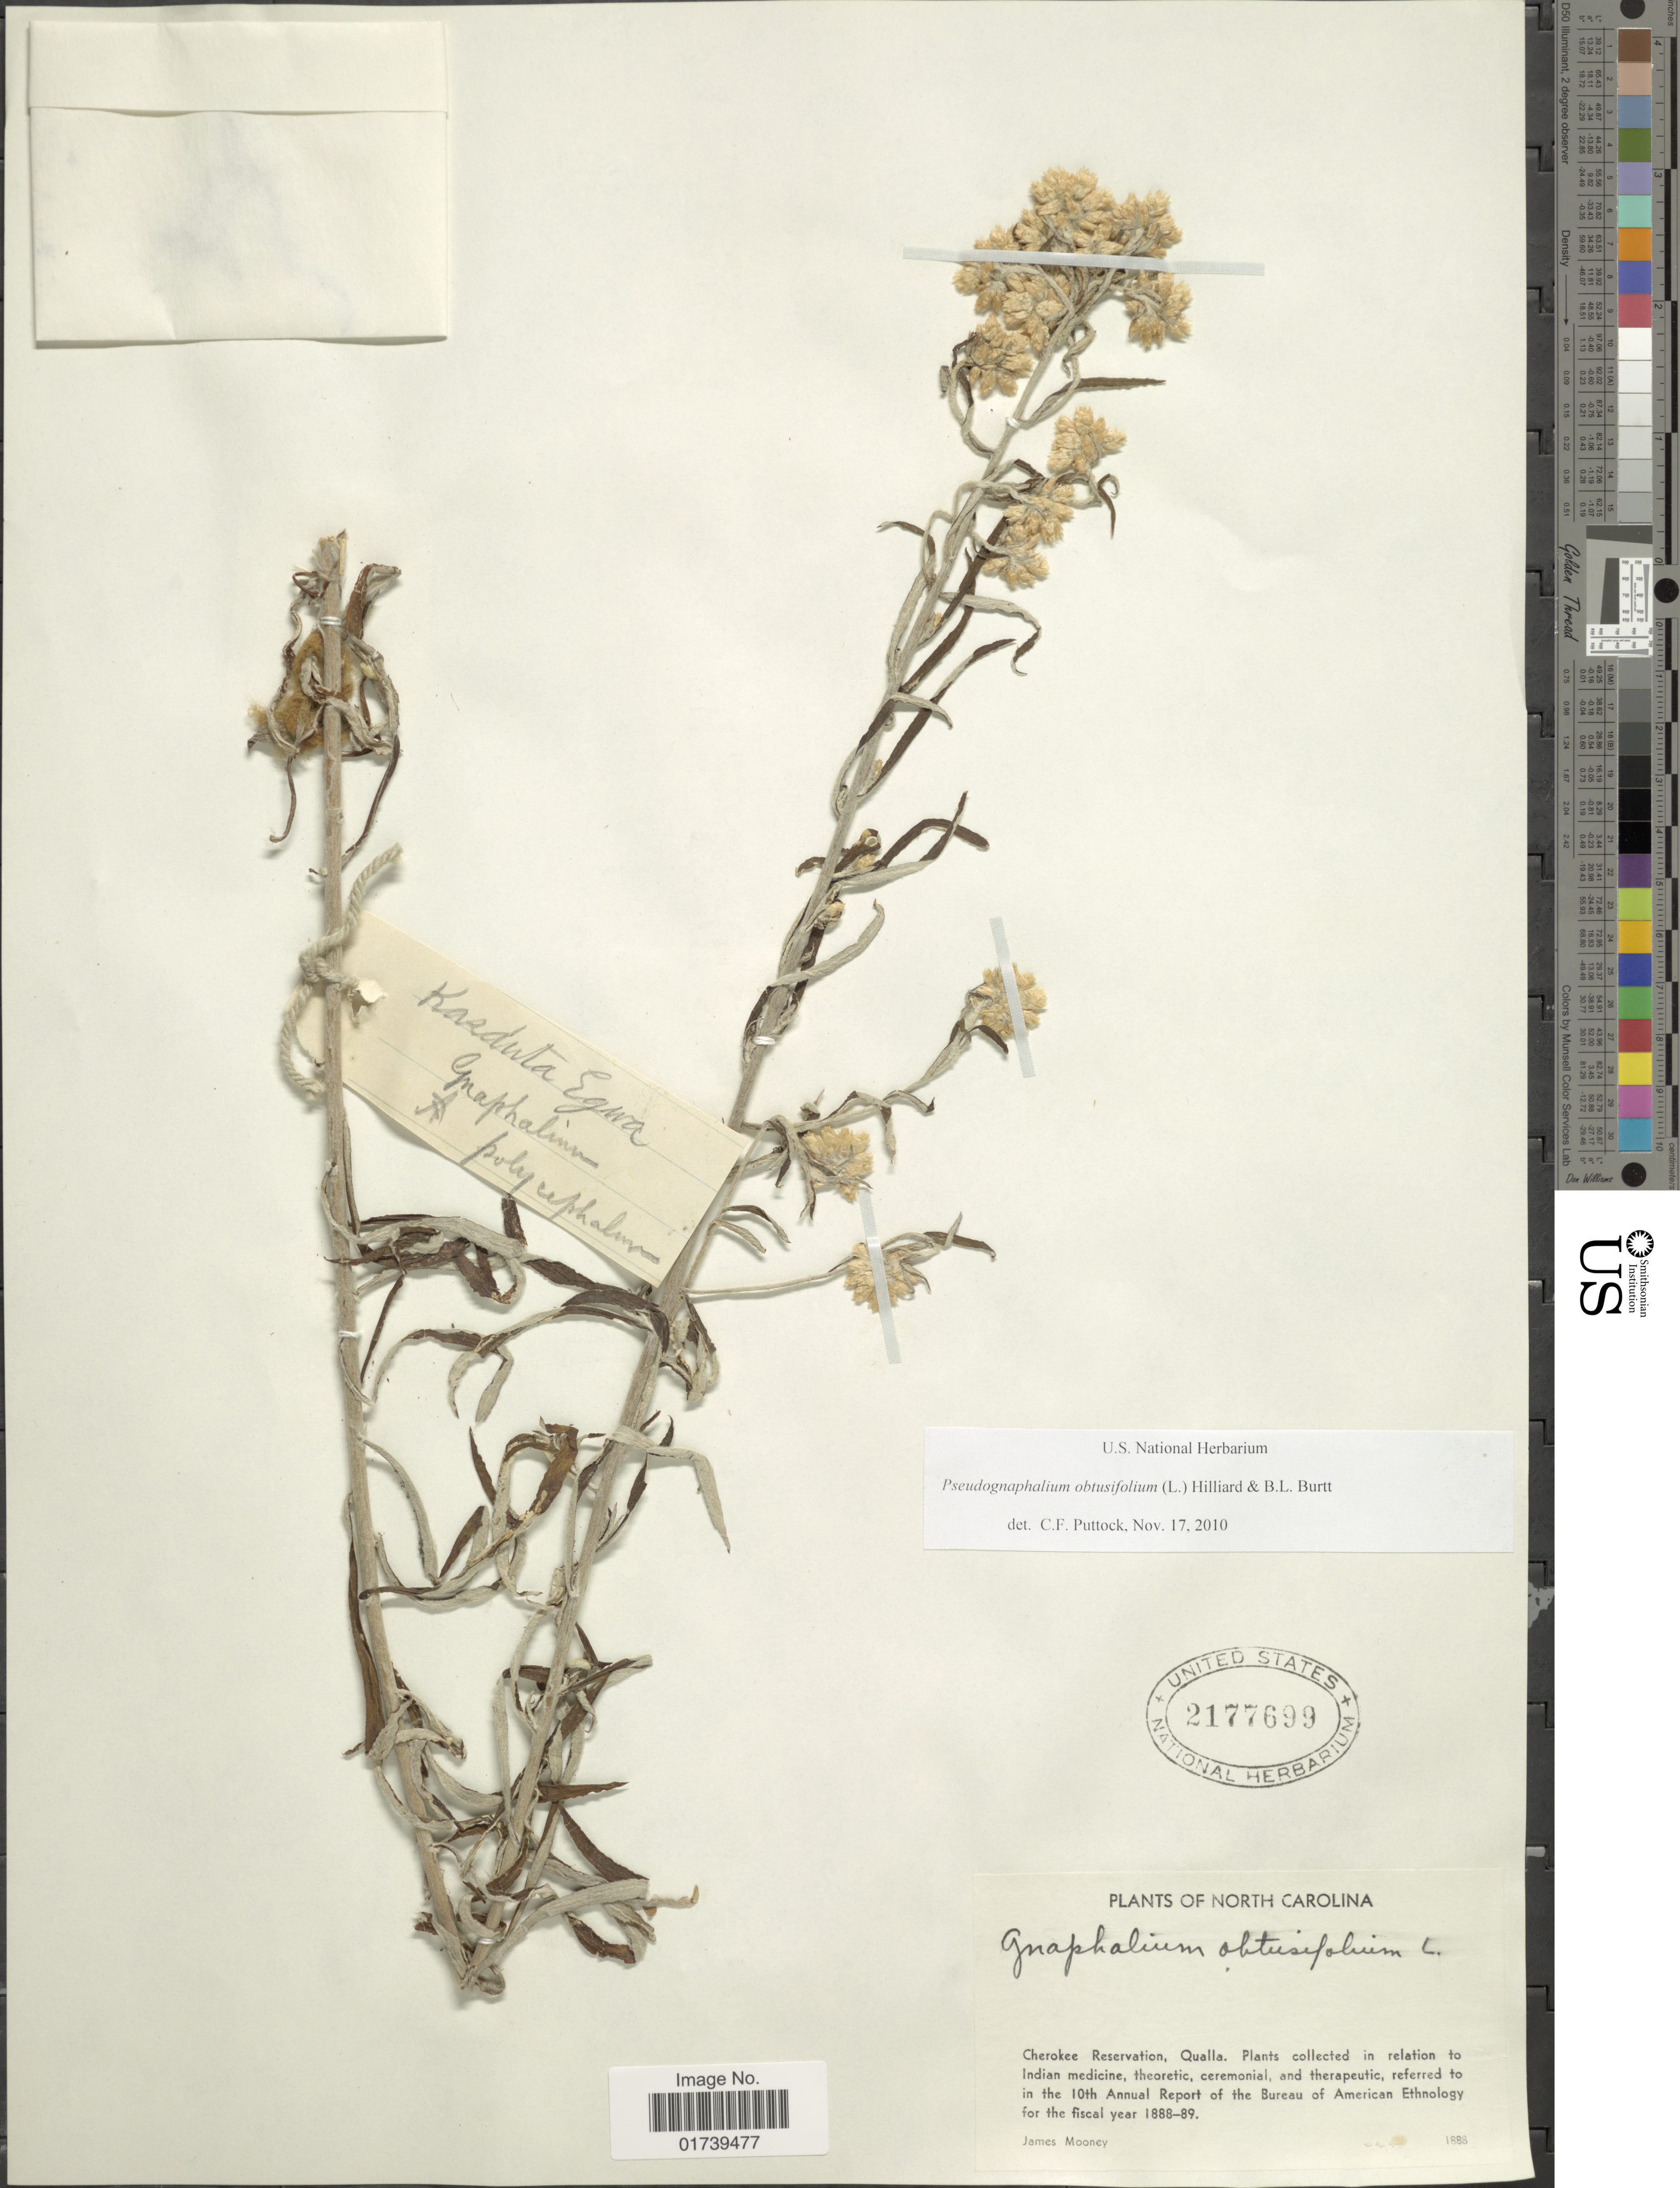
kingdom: Plantae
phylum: Tracheophyta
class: Magnoliopsida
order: Asterales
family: Asteraceae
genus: Pseudognaphalium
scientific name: Pseudognaphalium obtusifolium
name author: (L.) Hilliard & B.L. Burtt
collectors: J. Mooney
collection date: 1888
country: United States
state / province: North Carolina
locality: Cherokee Reservation, Qualla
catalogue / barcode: US 2177699